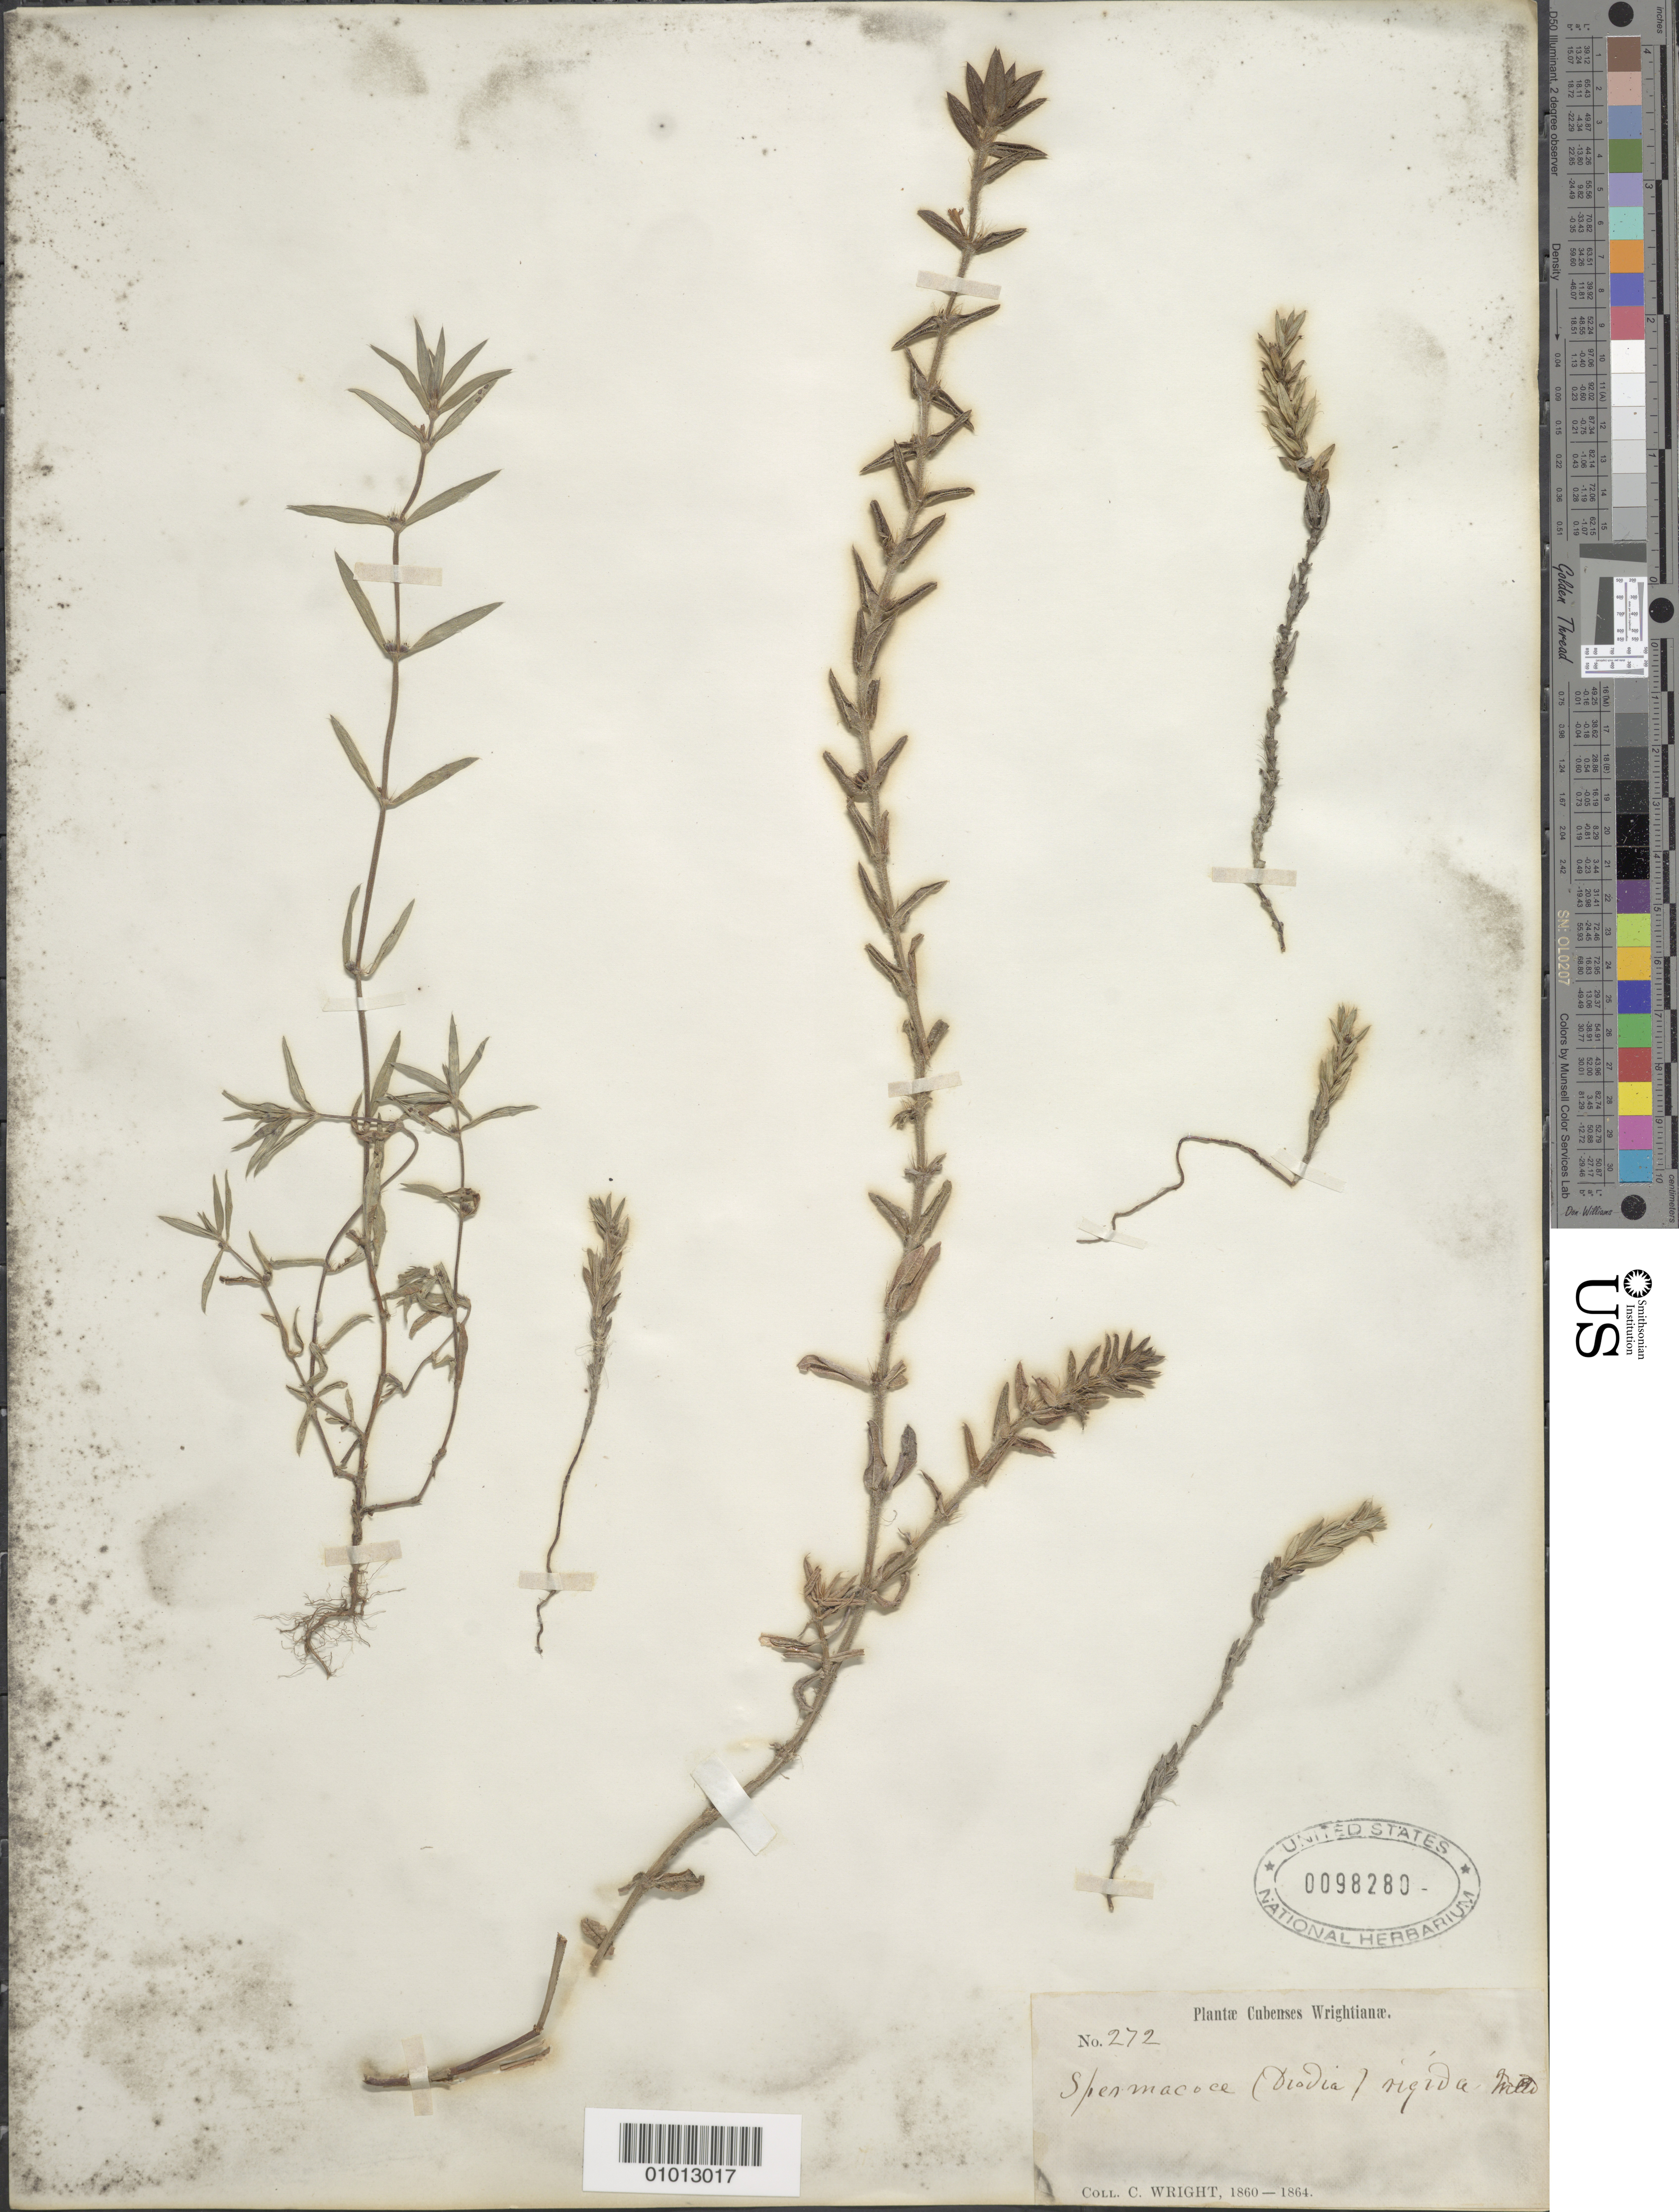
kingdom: Plantae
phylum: Tracheophyta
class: Magnoliopsida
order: Gentianales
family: Rubiaceae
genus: Diodella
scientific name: Diodella apiculata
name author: (Willd. ex Roem. & Schult.) Delprete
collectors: C. Wright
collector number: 272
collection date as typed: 1860 to -- --- 1864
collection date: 1860/1864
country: Cuba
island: Cuba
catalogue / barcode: US 98280